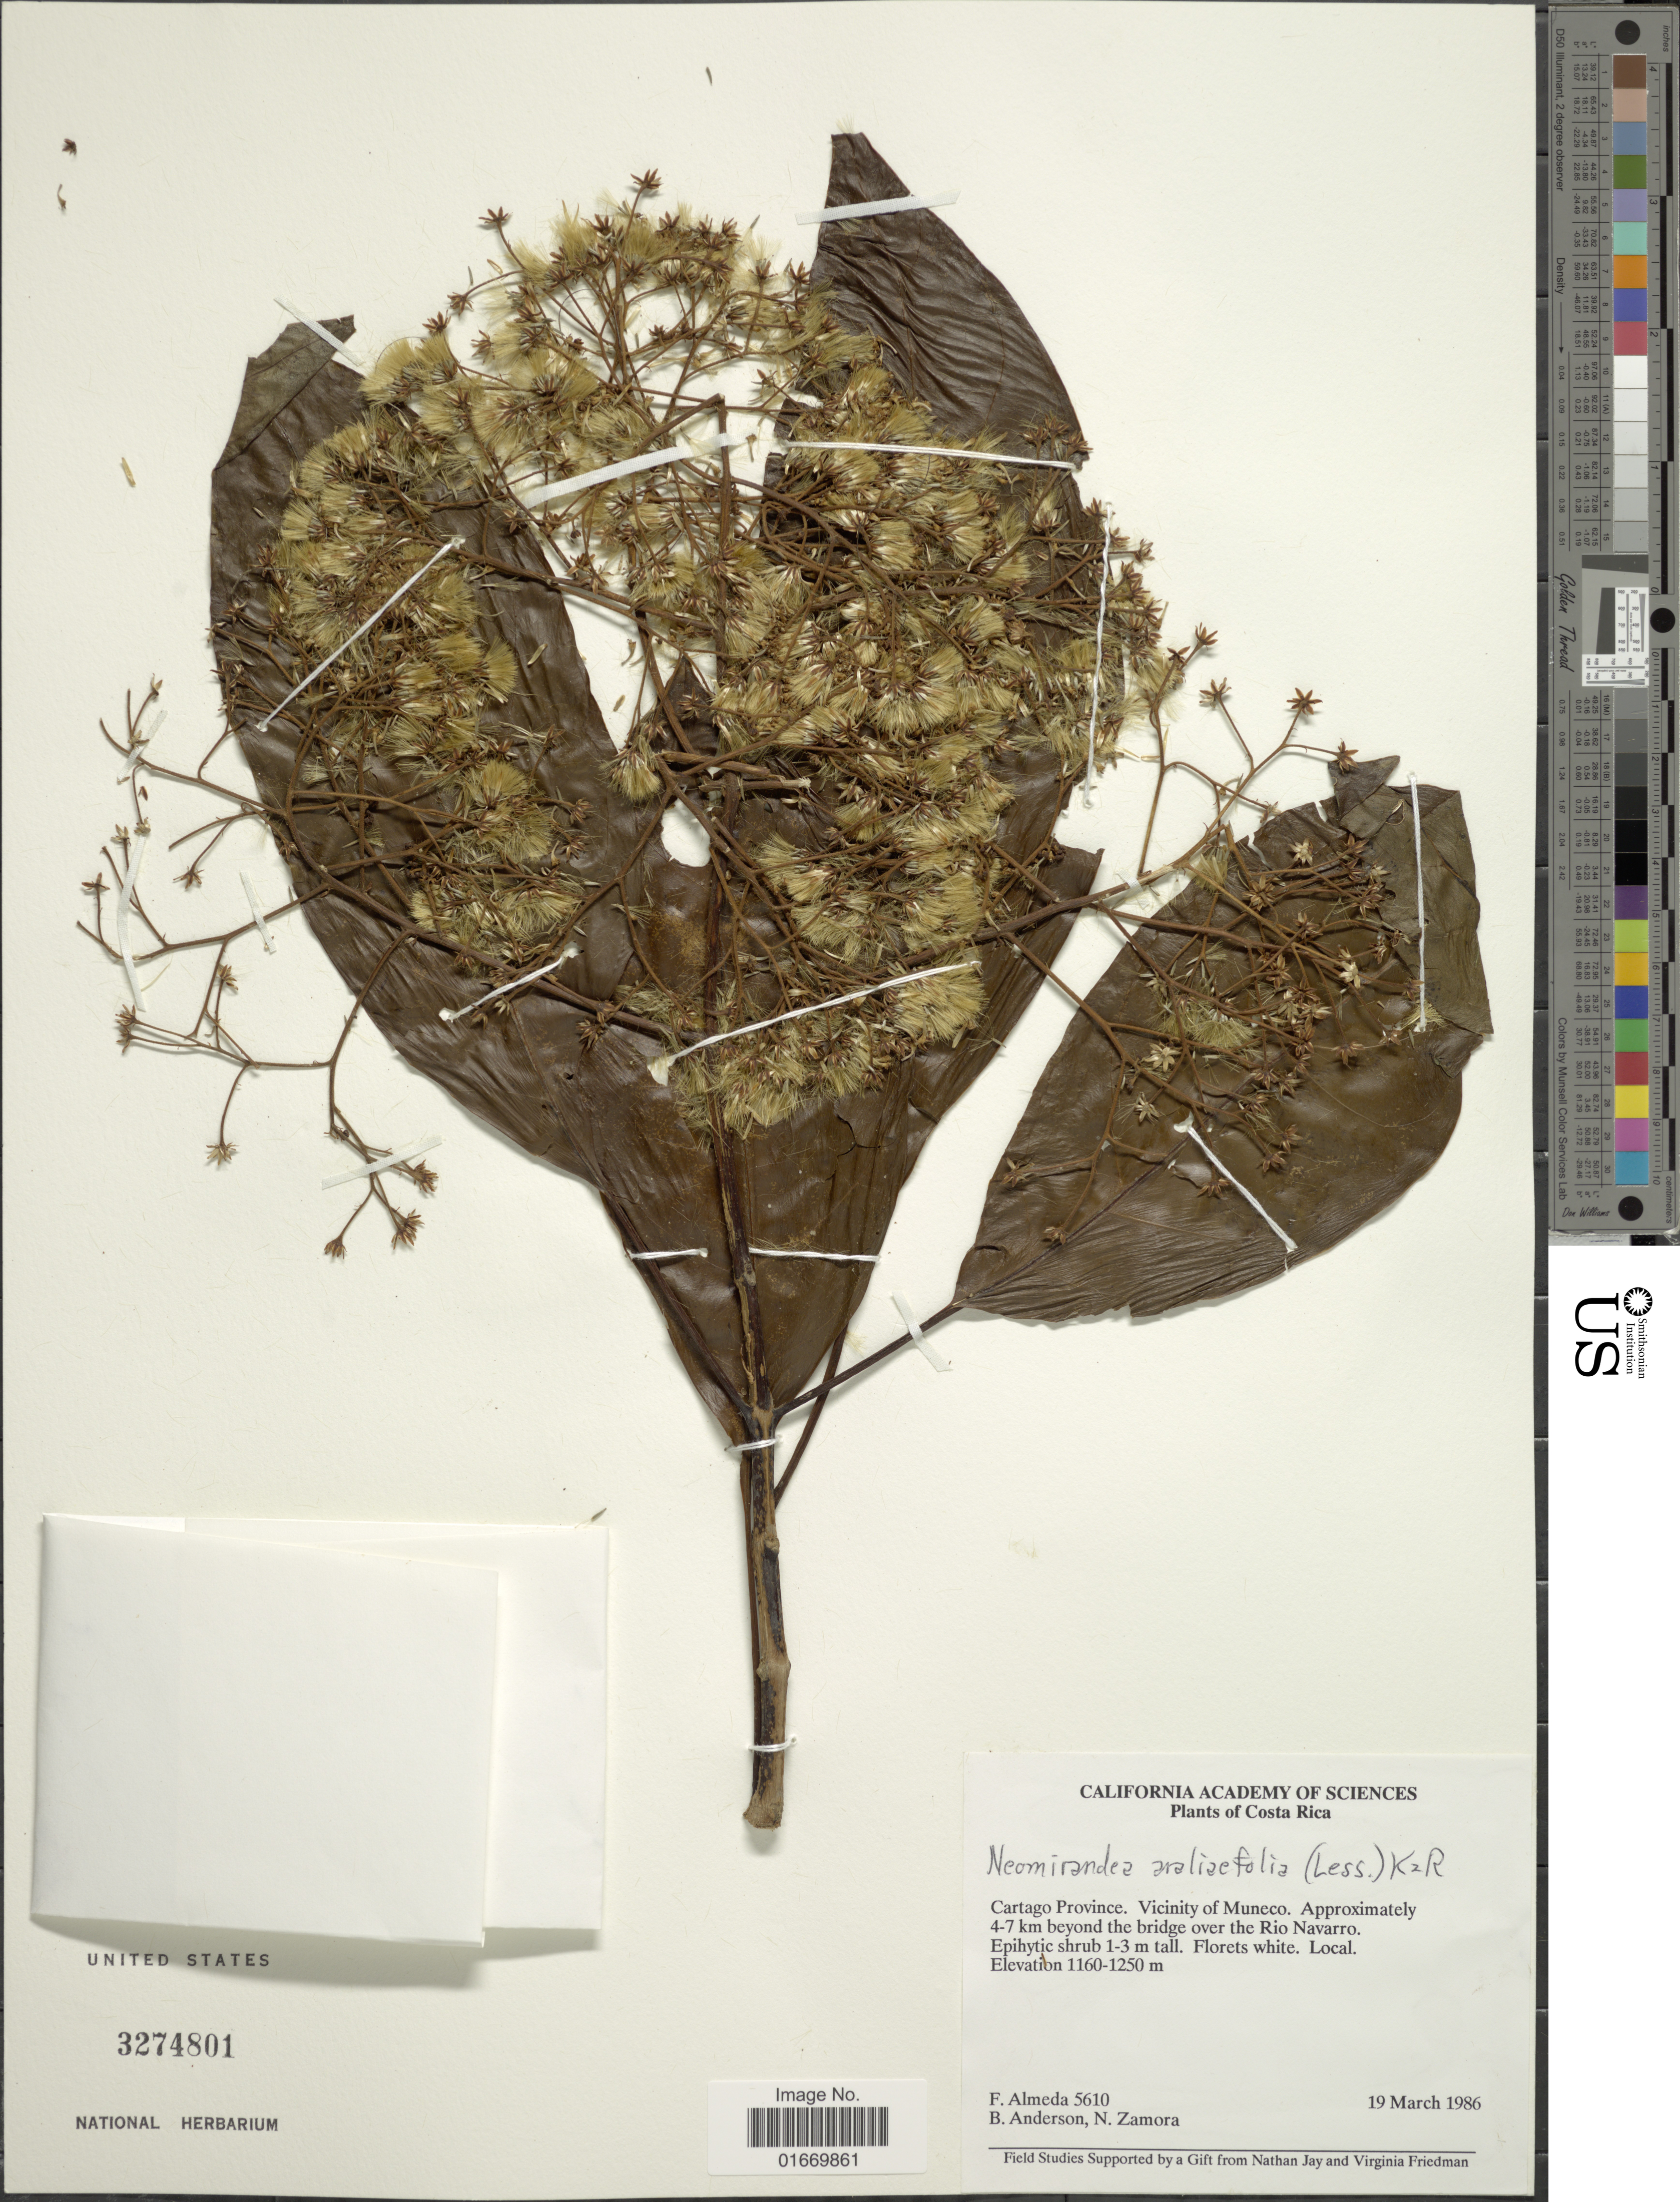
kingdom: Plantae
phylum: Tracheophyta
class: Magnoliopsida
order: Asterales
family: Asteraceae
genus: Neomirandea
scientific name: Neomirandea araliaefolia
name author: (Less.) R.M. King & H. Rob.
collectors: F. Almeda, B. Anderson & N. Zamora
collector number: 5610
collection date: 1986-03-19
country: Costa Rica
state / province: Cartago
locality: Vicinity of Muneco, approximately 4-7 km beyond the bridge over the Rio Navarro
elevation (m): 1160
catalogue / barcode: US 3274801